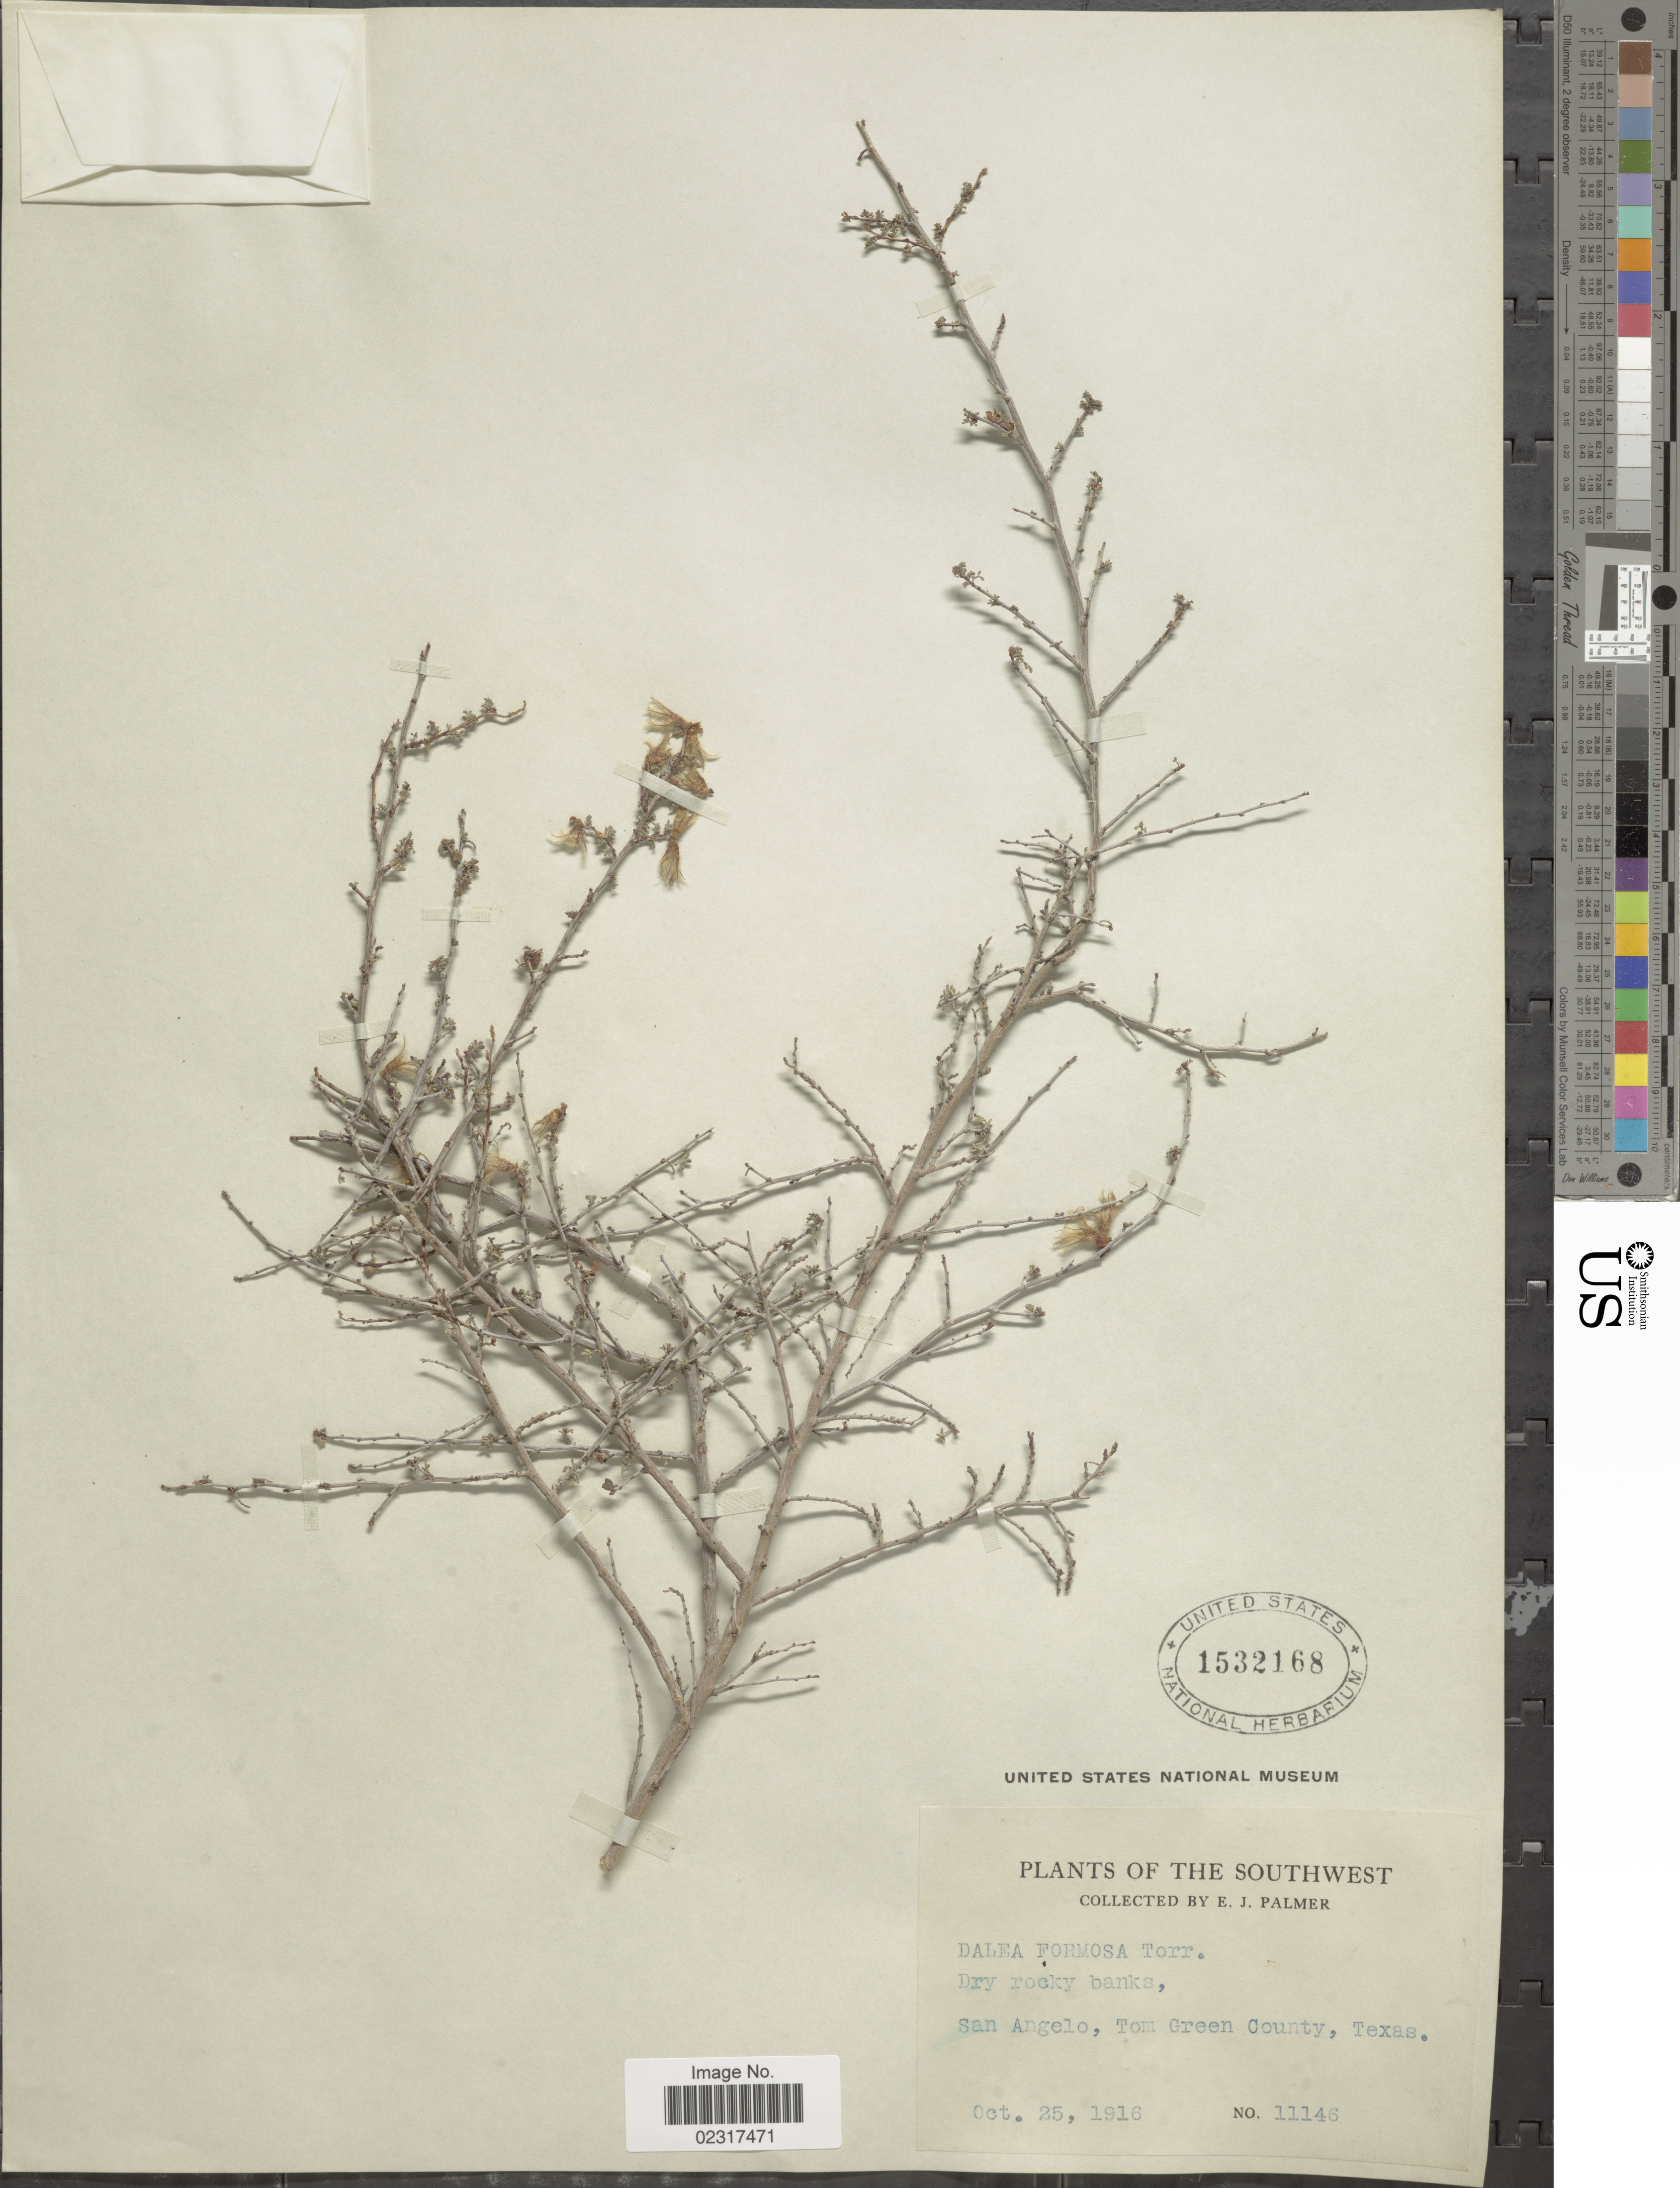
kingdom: Plantae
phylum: Tracheophyta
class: Magnoliopsida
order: Fabales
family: Fabaceae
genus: Dalea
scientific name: Dalea formosa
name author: Torr.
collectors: E. J. Palmer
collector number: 11146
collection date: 1916-10-25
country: United States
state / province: Texas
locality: San Angelo, Tom Green County.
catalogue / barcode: US 1532168